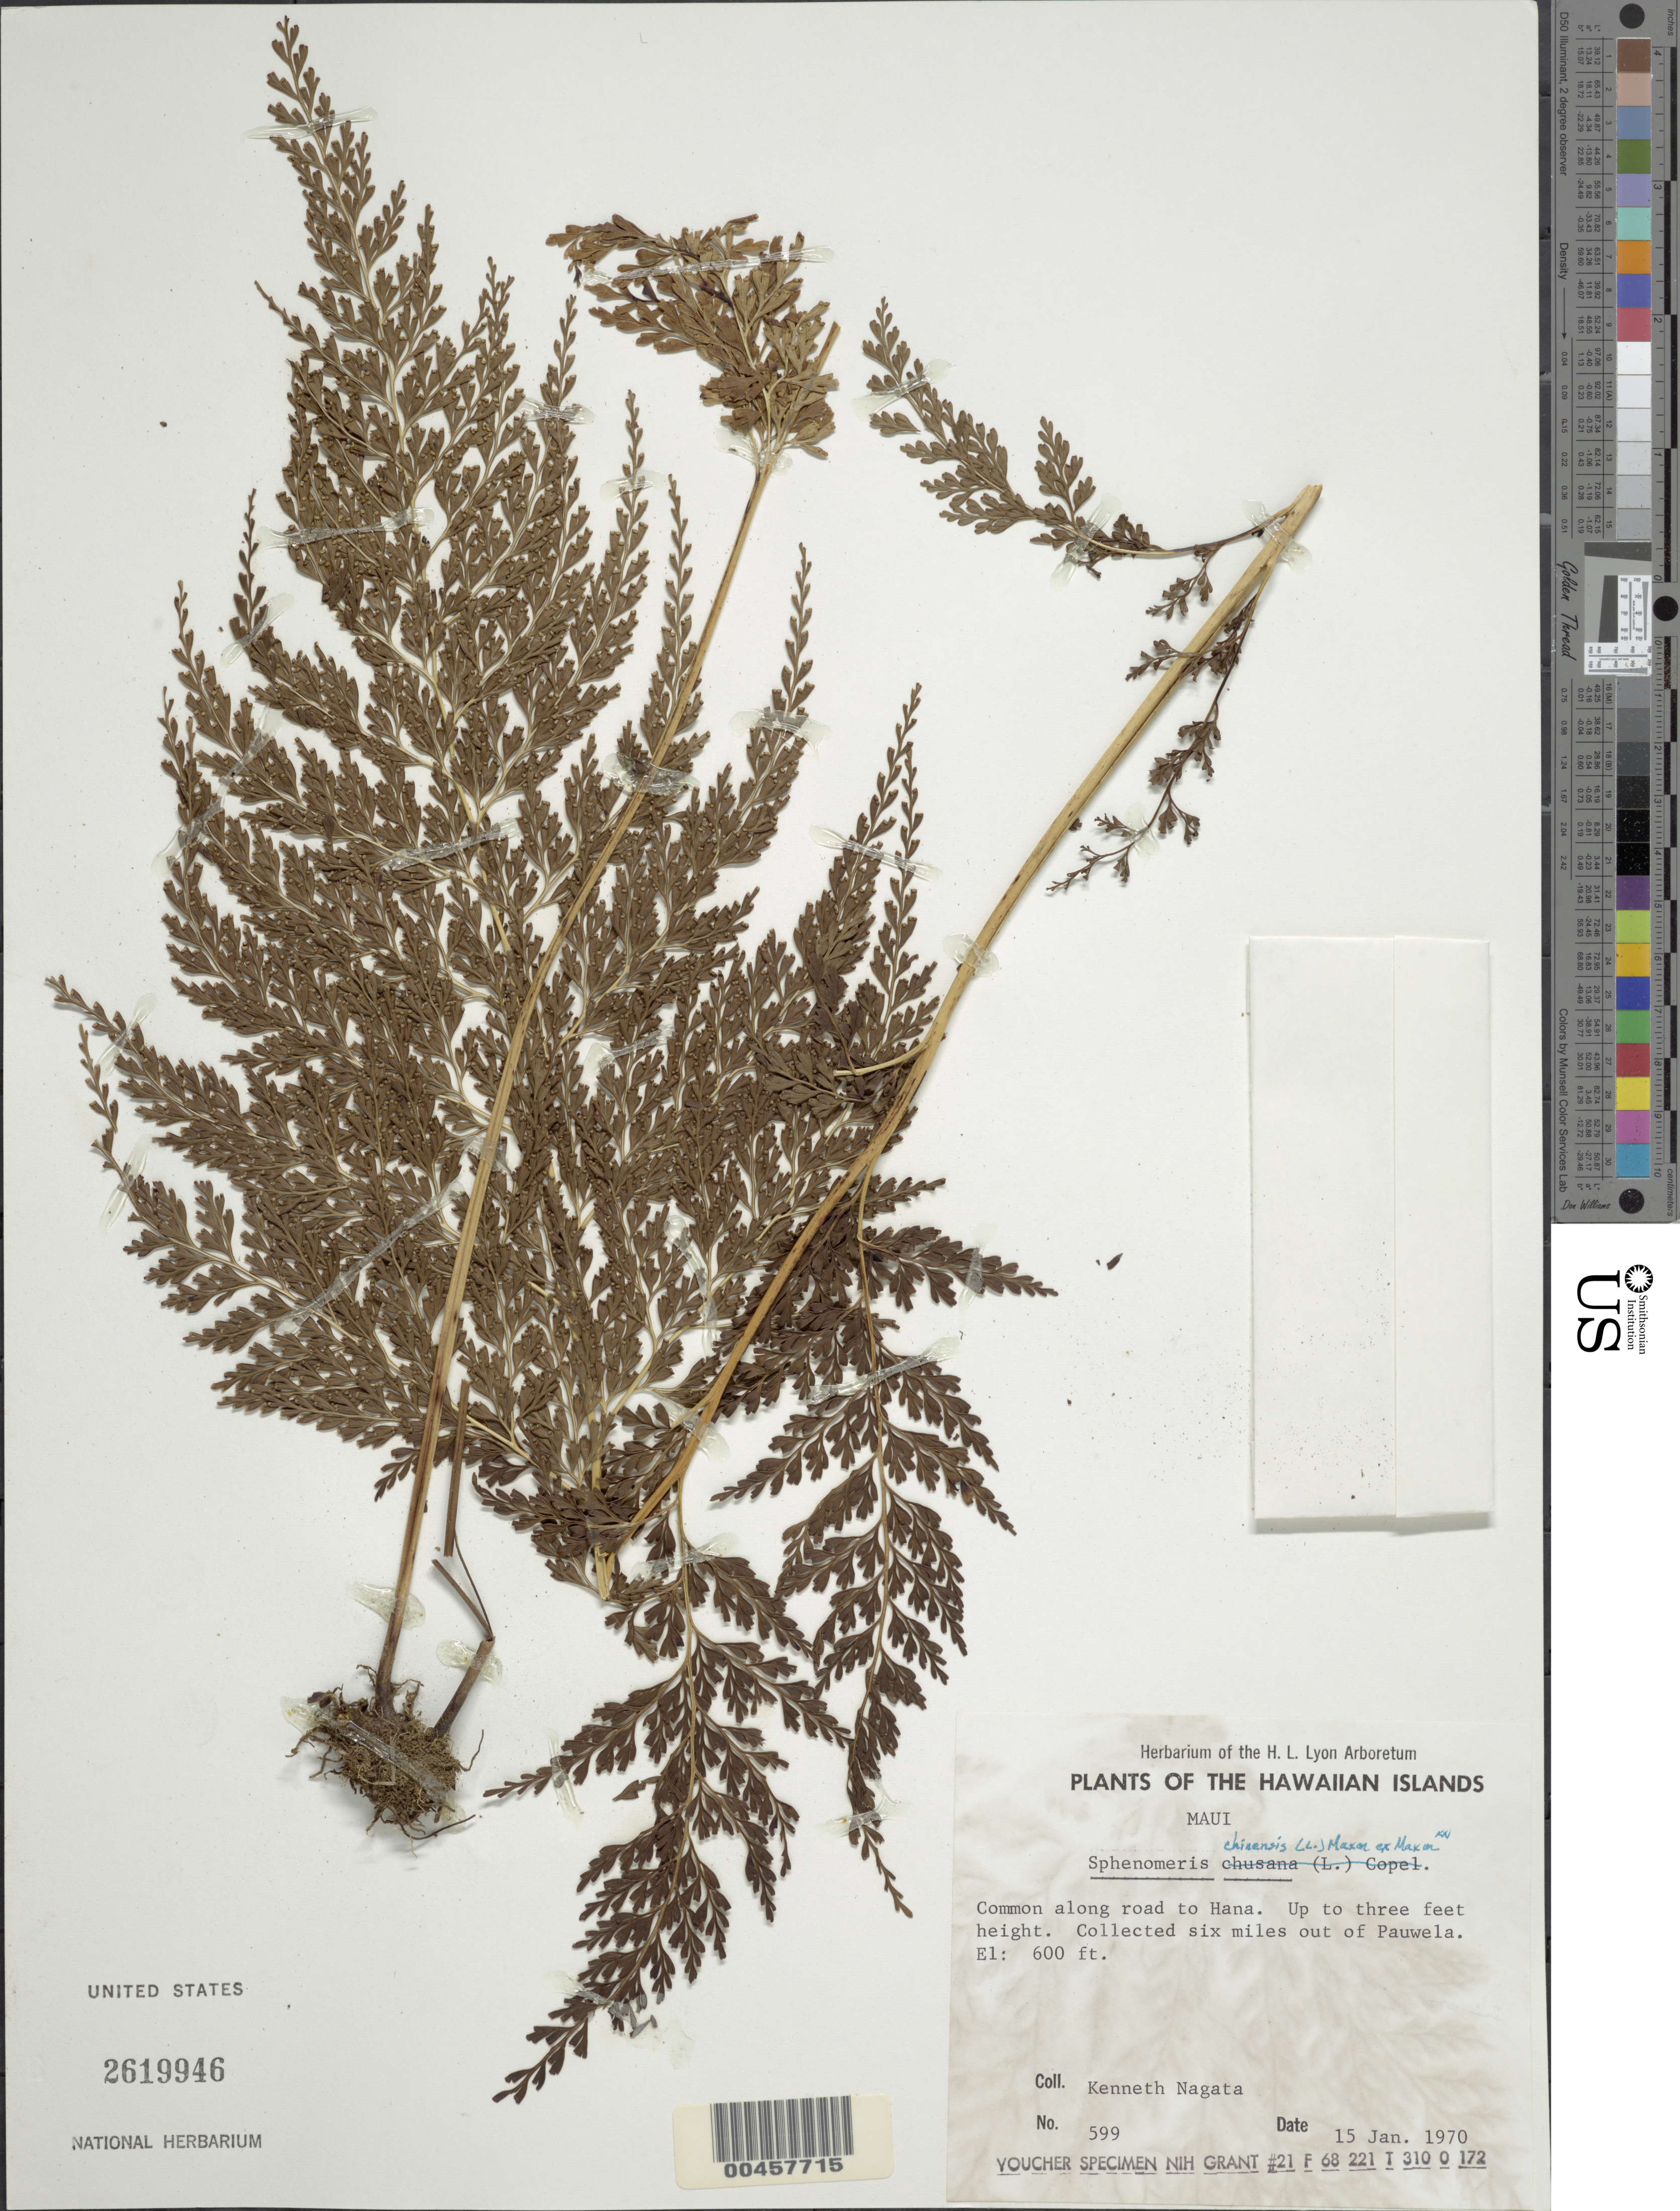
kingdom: Plantae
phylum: Tracheophyta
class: Polypodiopsida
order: Polypodiales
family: Lindsaeaceae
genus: Sphenomeris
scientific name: Sphenomeris chinensis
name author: (L.) Maxon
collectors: K. Nagata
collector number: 599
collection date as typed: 15 Jan 1970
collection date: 1970-01-15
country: United States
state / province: Hawaii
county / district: Maui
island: Maui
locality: along road to Hana. Collected six miles out of Pauwela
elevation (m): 183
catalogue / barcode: US 2619946